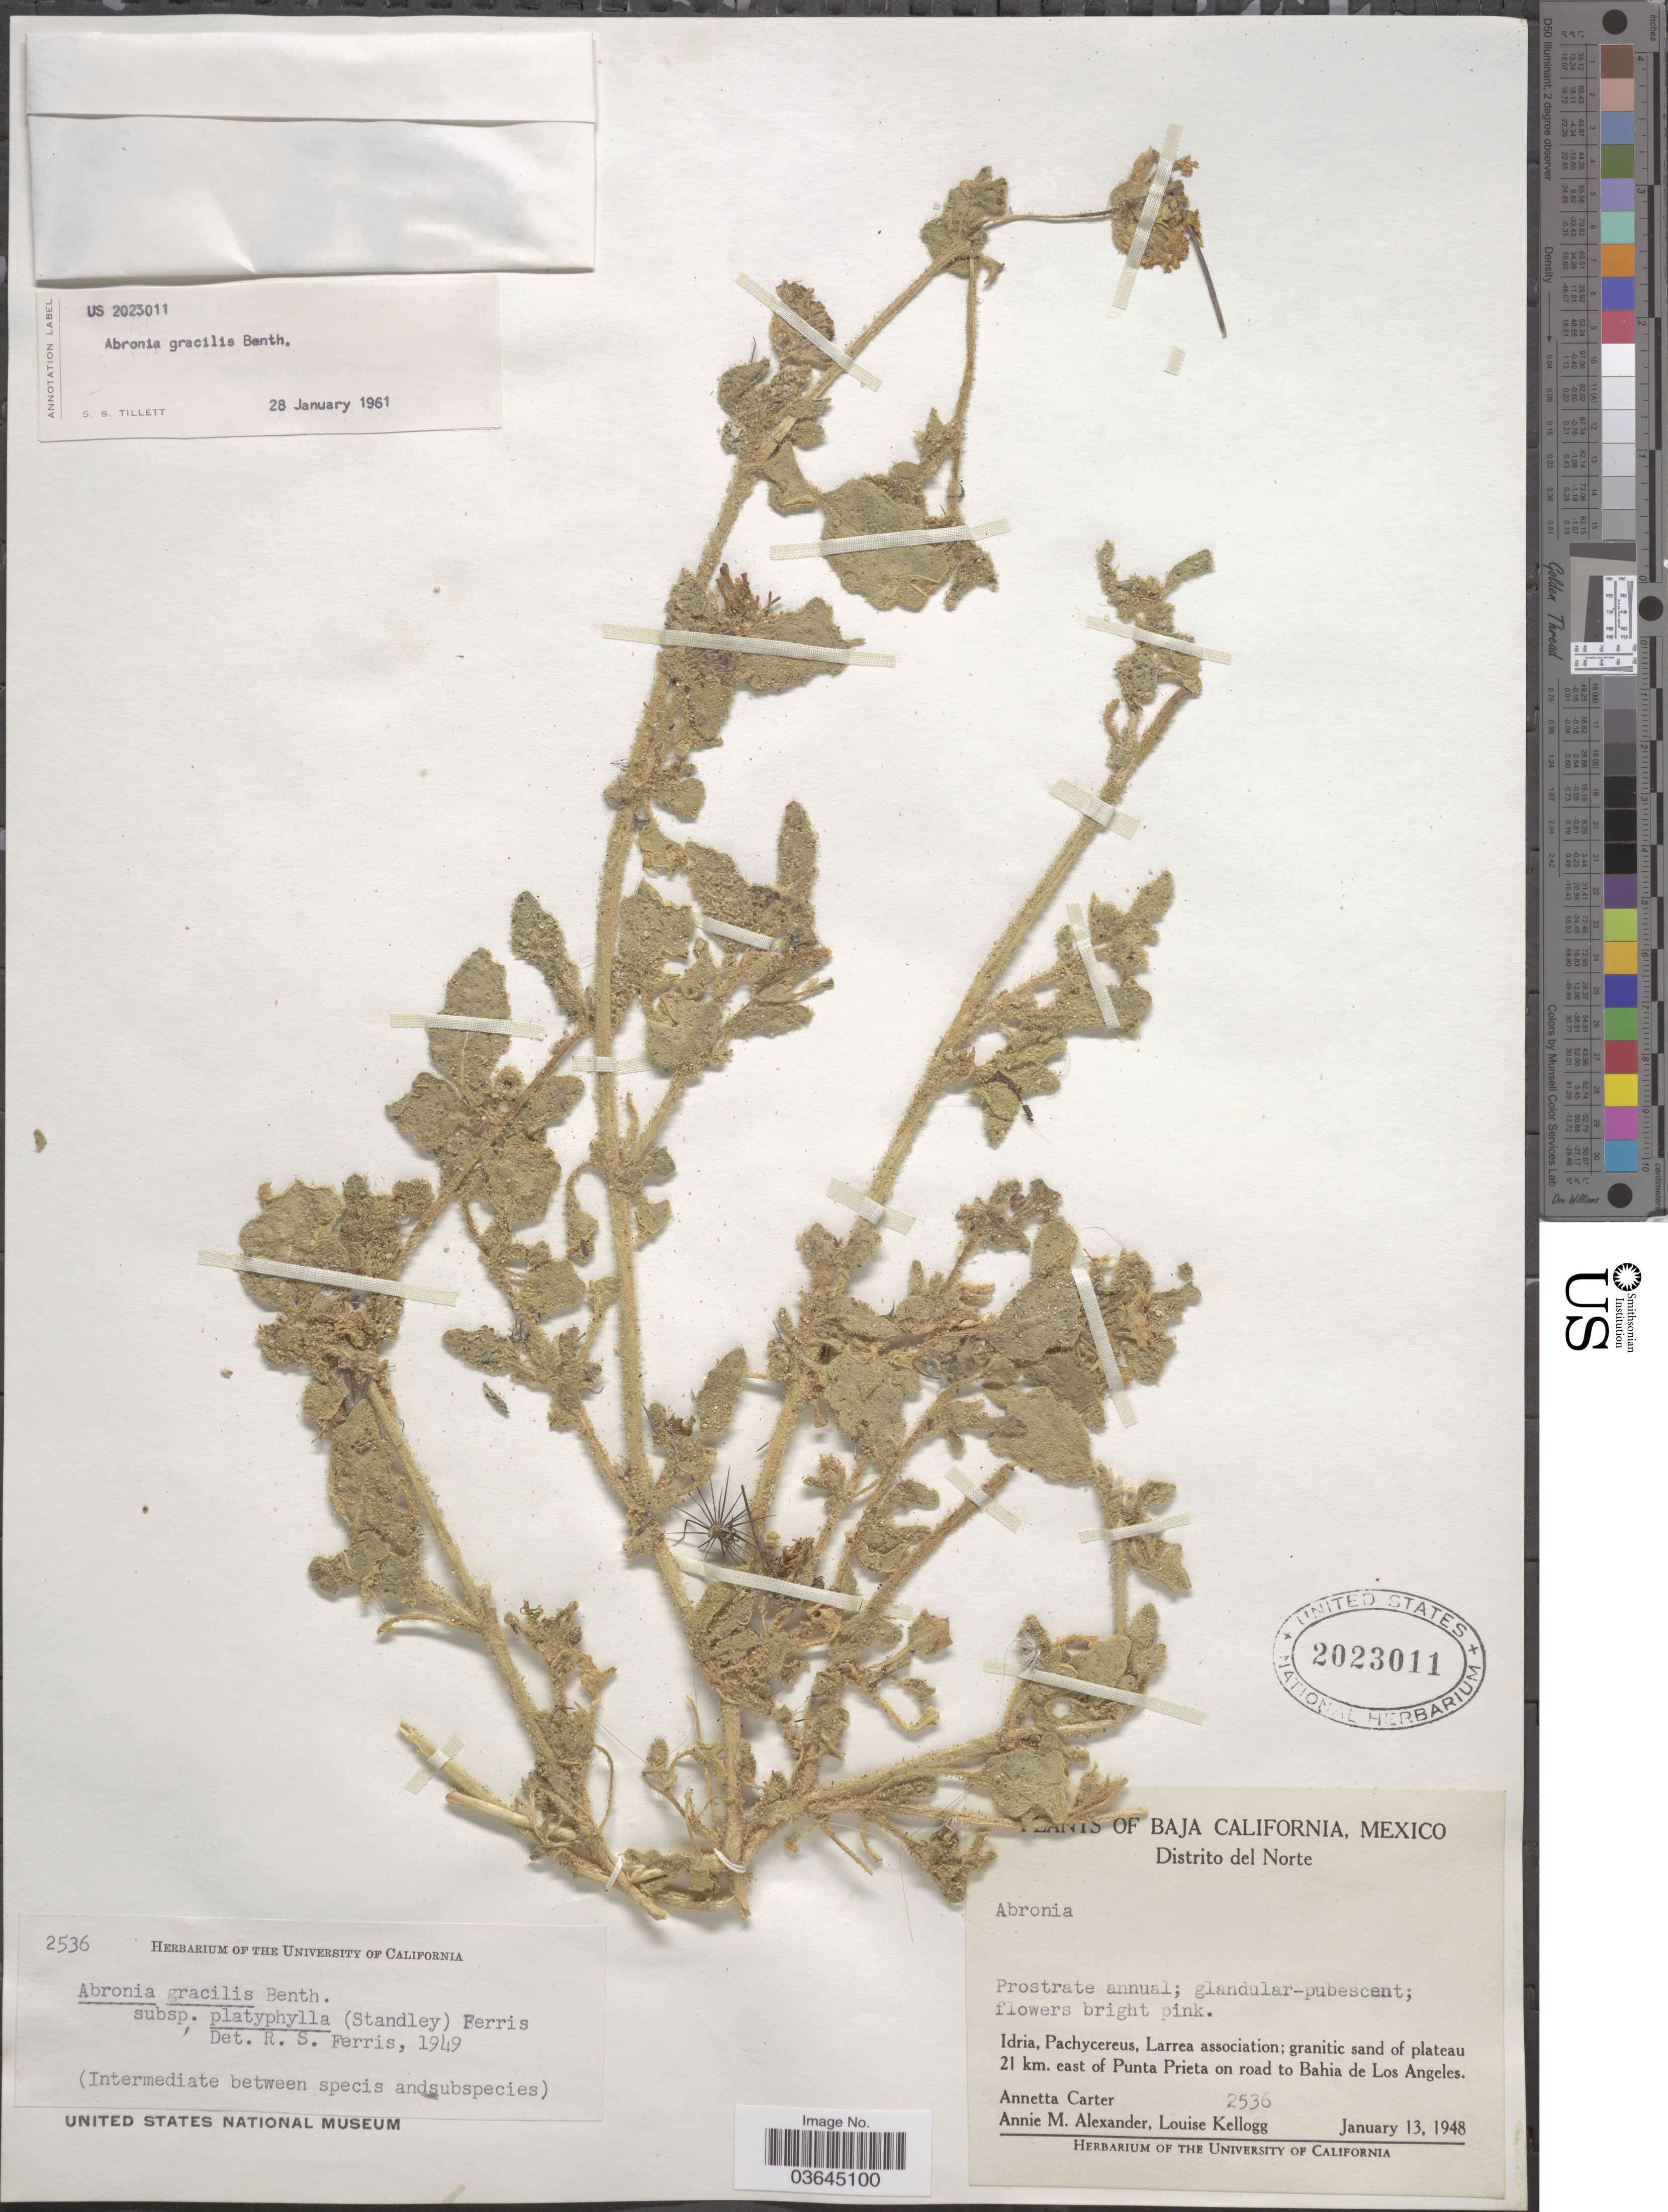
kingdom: Plantae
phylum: Tracheophyta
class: Magnoliopsida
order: Caryophyllales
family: Nyctaginaceae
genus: Abronia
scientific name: Abronia gracilis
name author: Benth.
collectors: A. Carter, A. M. Alexander & L. Kellogg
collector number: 2536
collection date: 1948-01-13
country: Mexico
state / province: Baja California Norte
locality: Distrito del Norte. Granitic sand of plateau 21 km. east of Punta Prieta on road to Bahia de Los Angeles.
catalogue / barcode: US 2023011